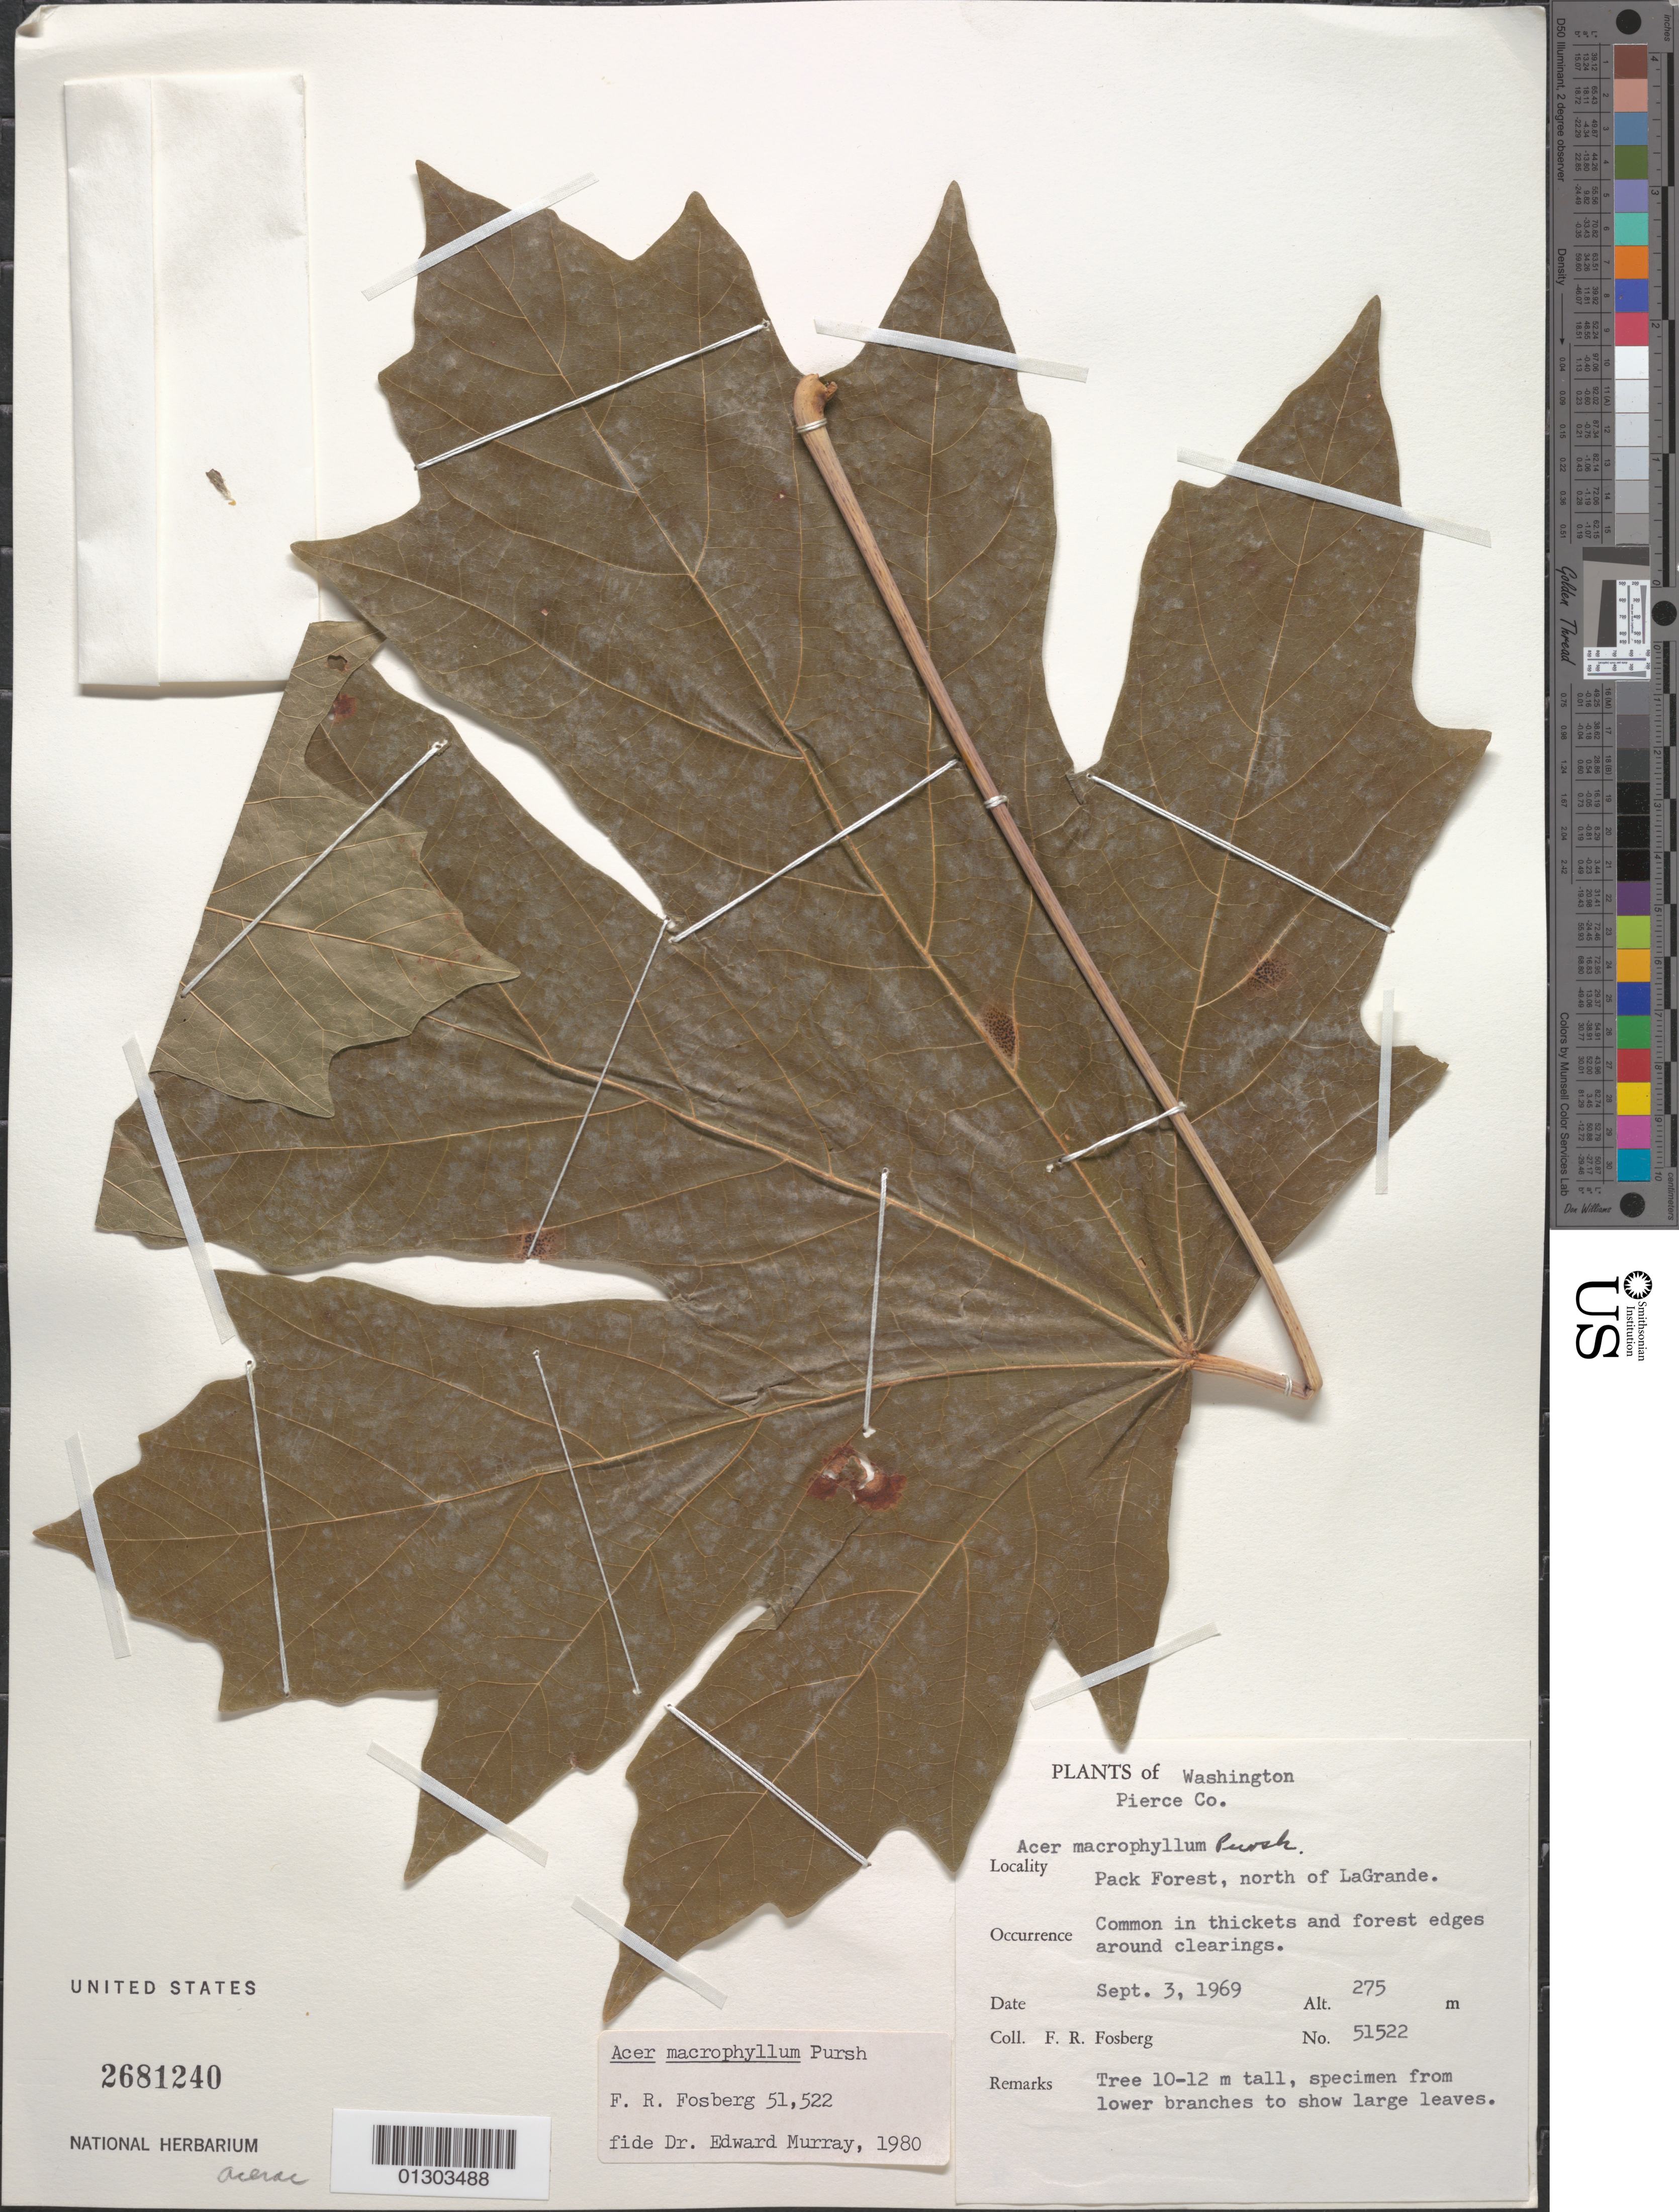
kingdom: Plantae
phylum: Tracheophyta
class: Magnoliopsida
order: Sapindales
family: Sapindaceae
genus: Acer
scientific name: Acer macrophyllum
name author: Pursh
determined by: Murray, Edward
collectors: F. R. Fosberg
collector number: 51522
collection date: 1969-09-03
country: United States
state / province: Washington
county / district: Pierce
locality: Pack Forest, N of LaGrande.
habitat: Common in thickets and forest edges around clearings.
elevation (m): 275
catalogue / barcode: US 2681240